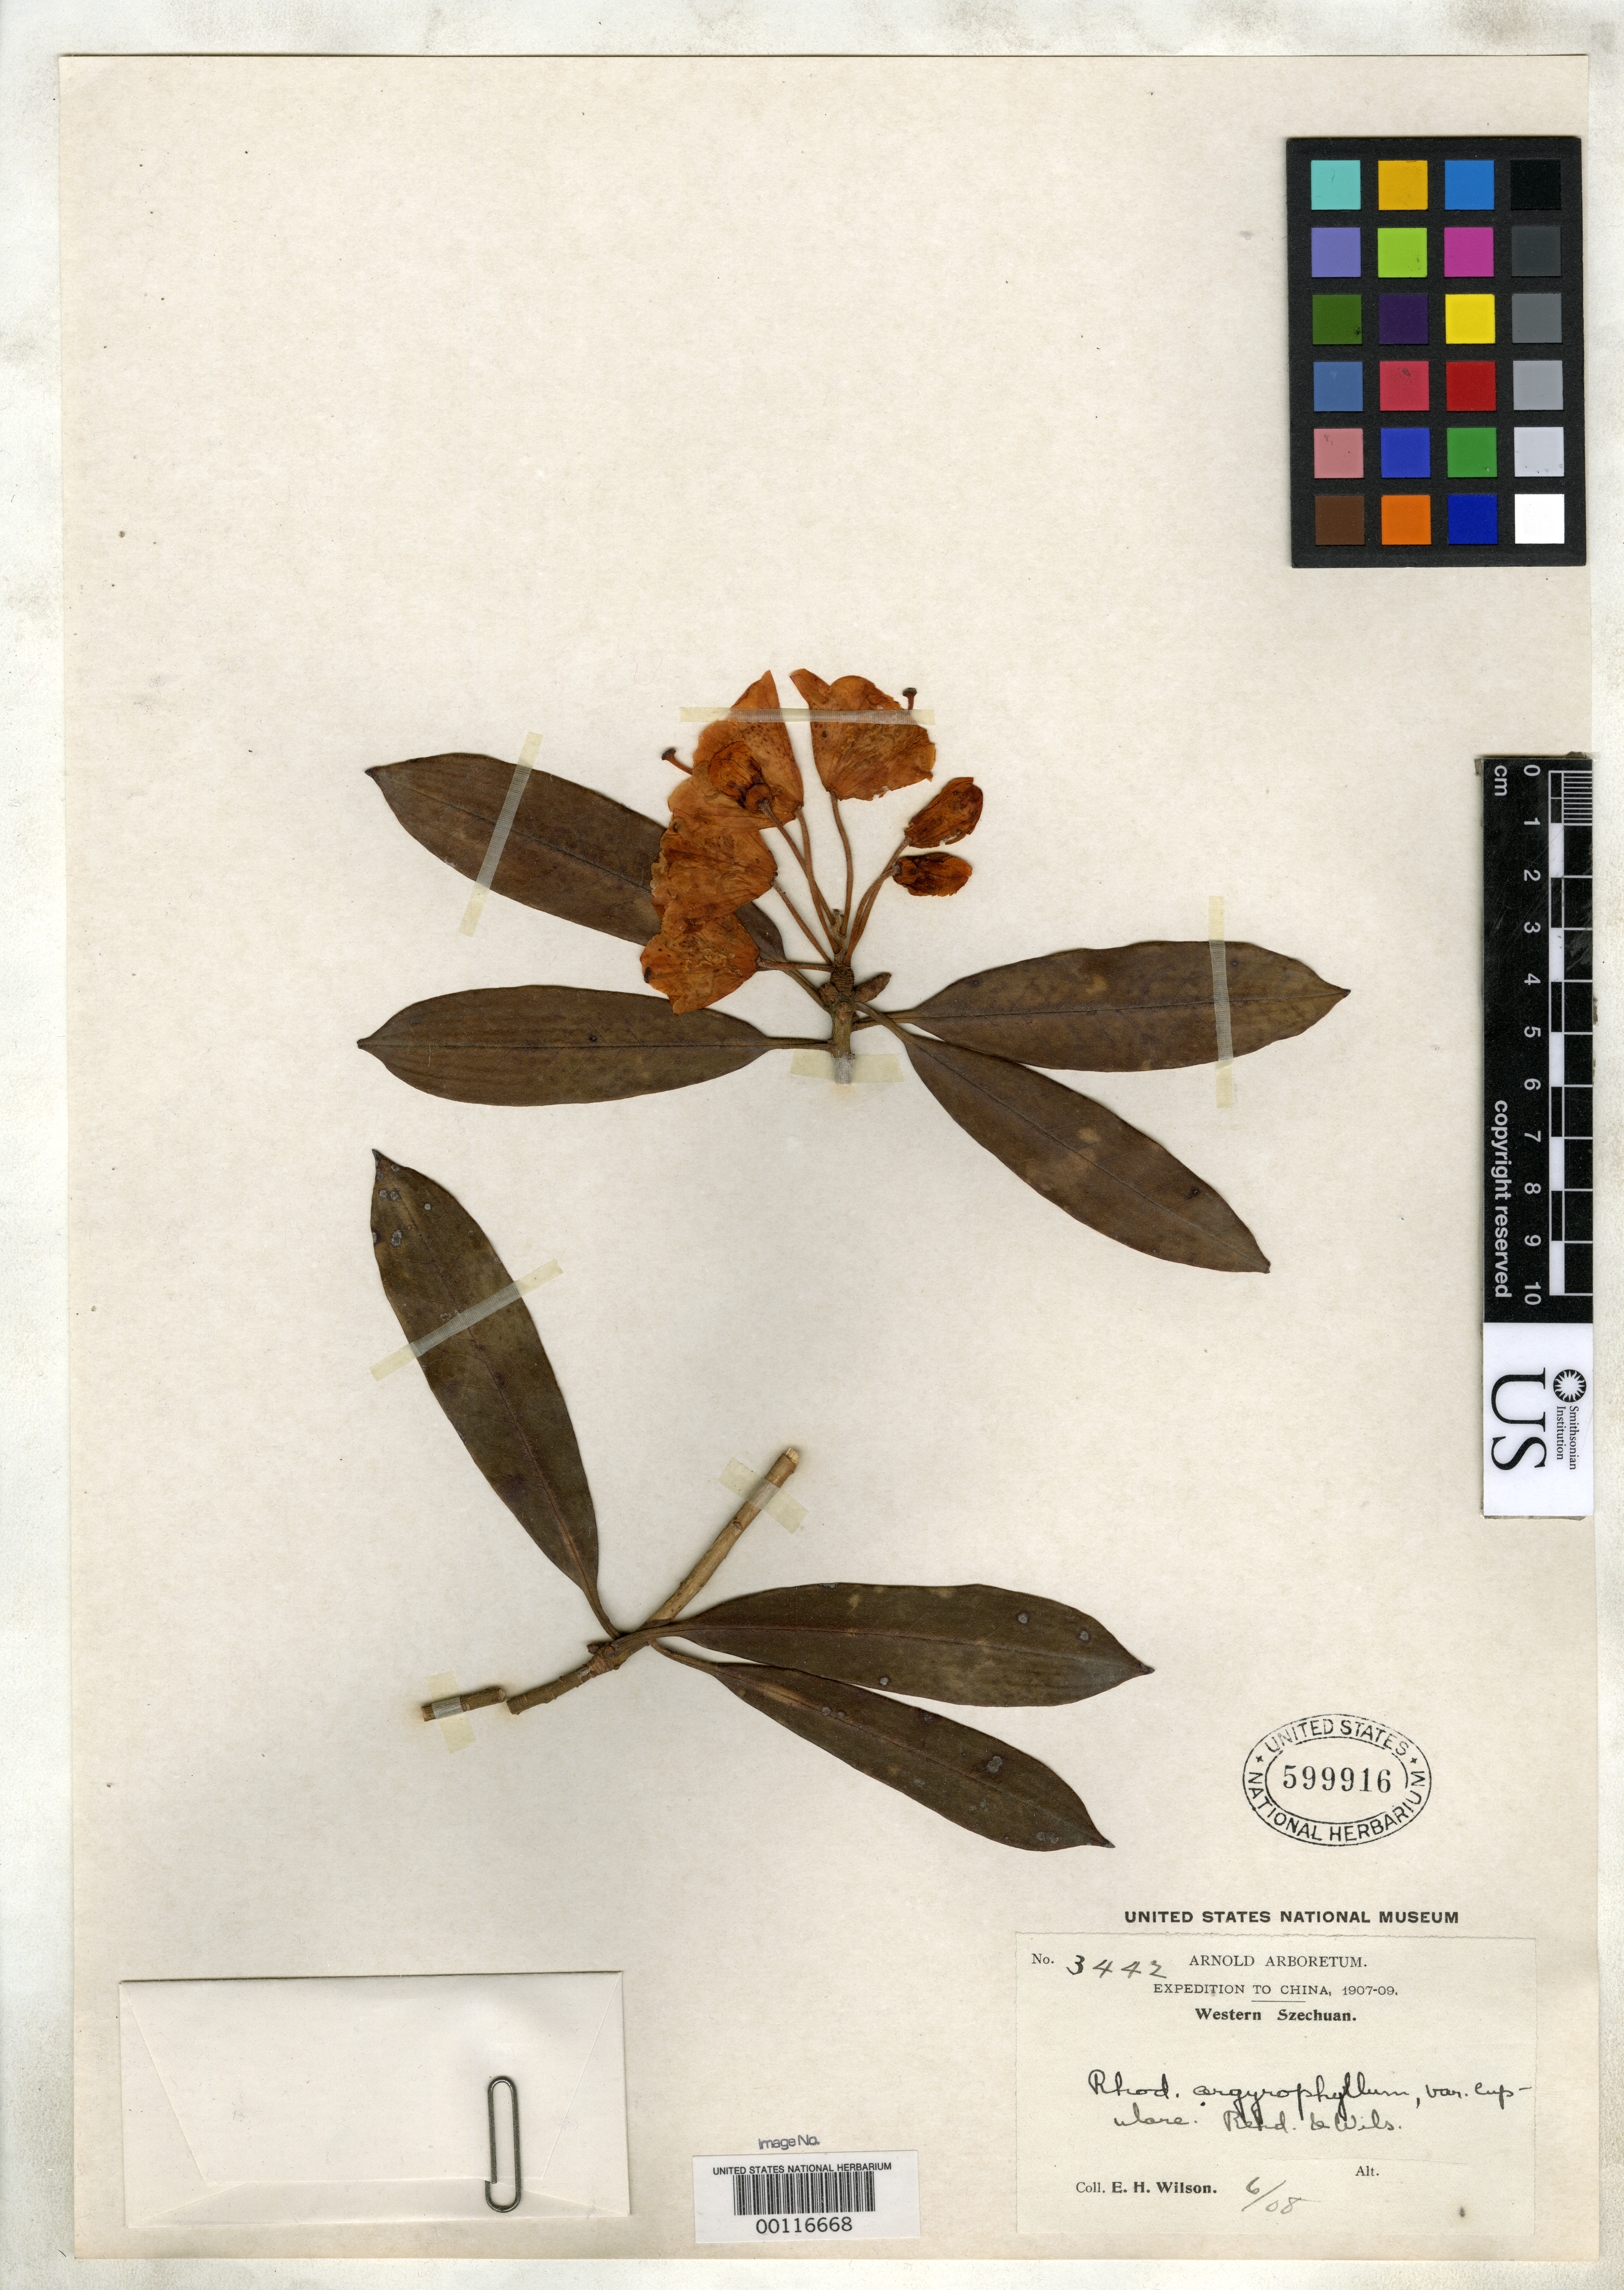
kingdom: Plantae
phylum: Tracheophyta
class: Magnoliopsida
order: Ericales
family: Ericaceae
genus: Rhododendron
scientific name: Rhododendron argyrophyllum var. cupulare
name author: Rehder & E.H. Wilson in Sarg.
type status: Isotype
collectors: E. H. Wilson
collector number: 3442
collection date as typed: Jun 1908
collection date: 1908-06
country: China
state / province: Sichuan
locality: Mupin.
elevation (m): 2000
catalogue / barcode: US 599916